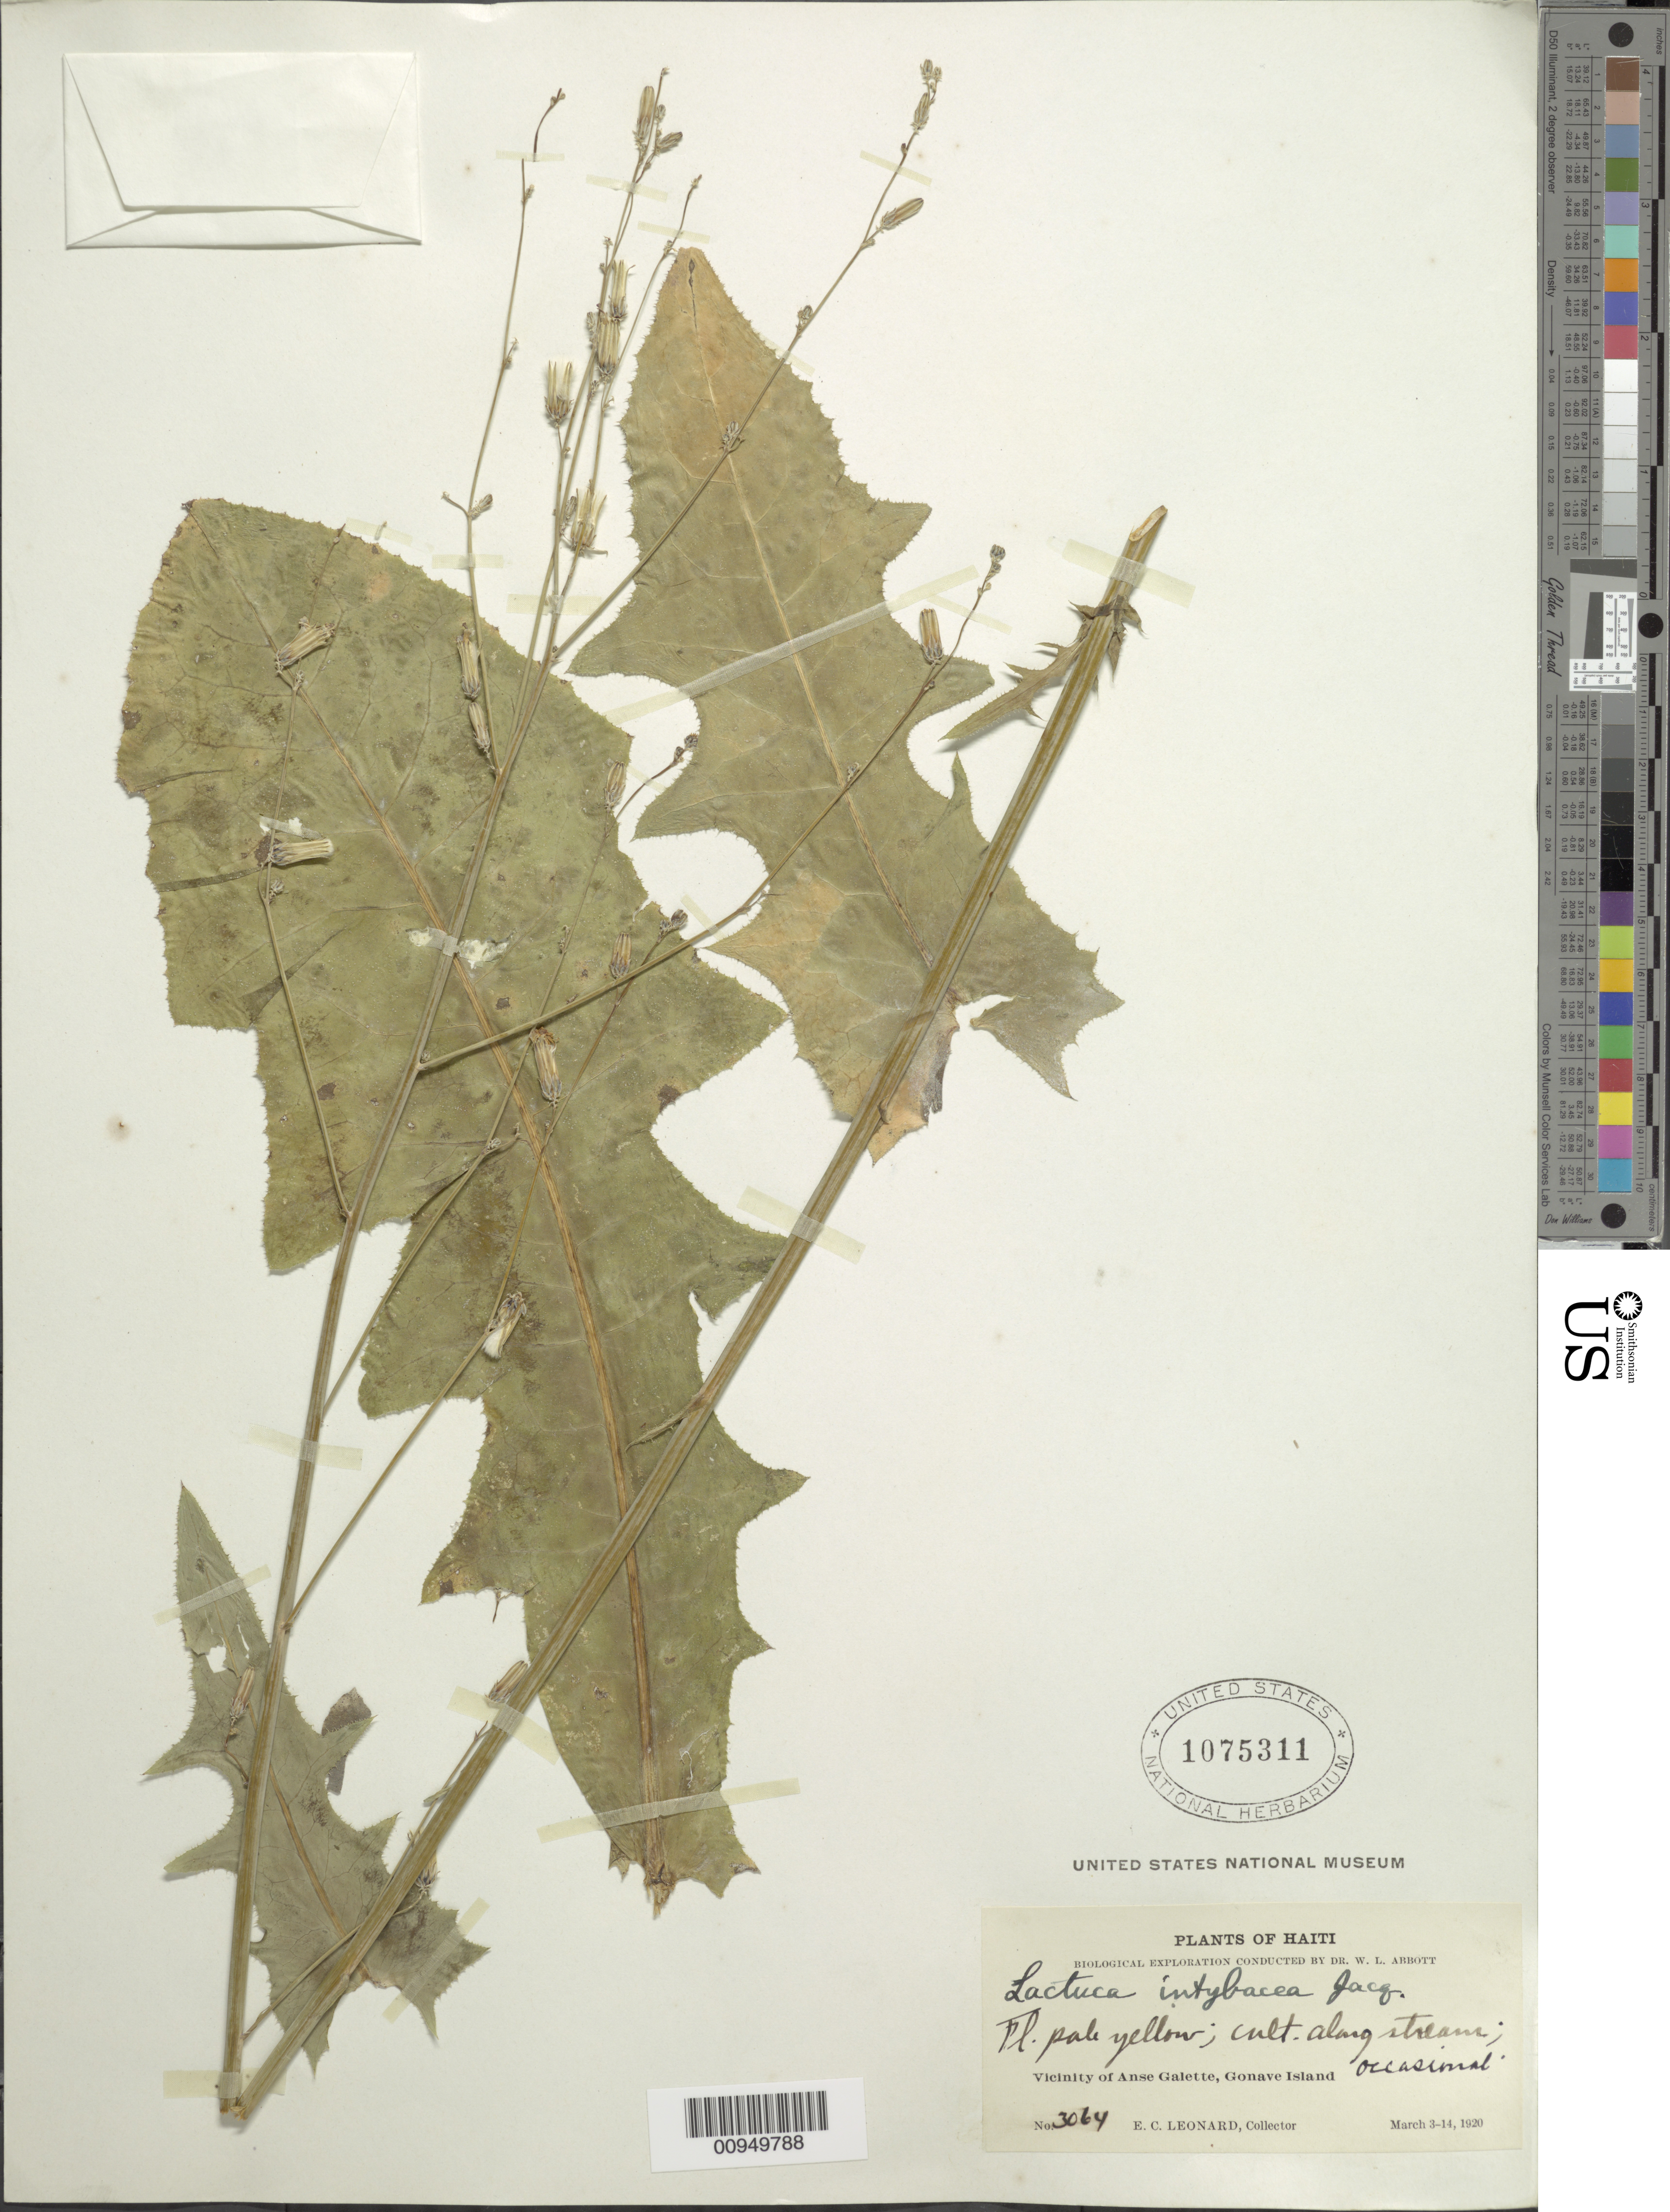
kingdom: Plantae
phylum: Tracheophyta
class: Magnoliopsida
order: Asterales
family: Asteraceae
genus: Launaea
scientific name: Launaea intybacea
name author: (Jacq.) Beauverd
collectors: E. C. Leonard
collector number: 3064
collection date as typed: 03 Mar 1920 to 14 Mar 1920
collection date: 1920-03-03/1920-03-14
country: Haiti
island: Gonave I.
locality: Vicinity of Anse Galette.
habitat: Along stream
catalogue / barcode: US 1075311